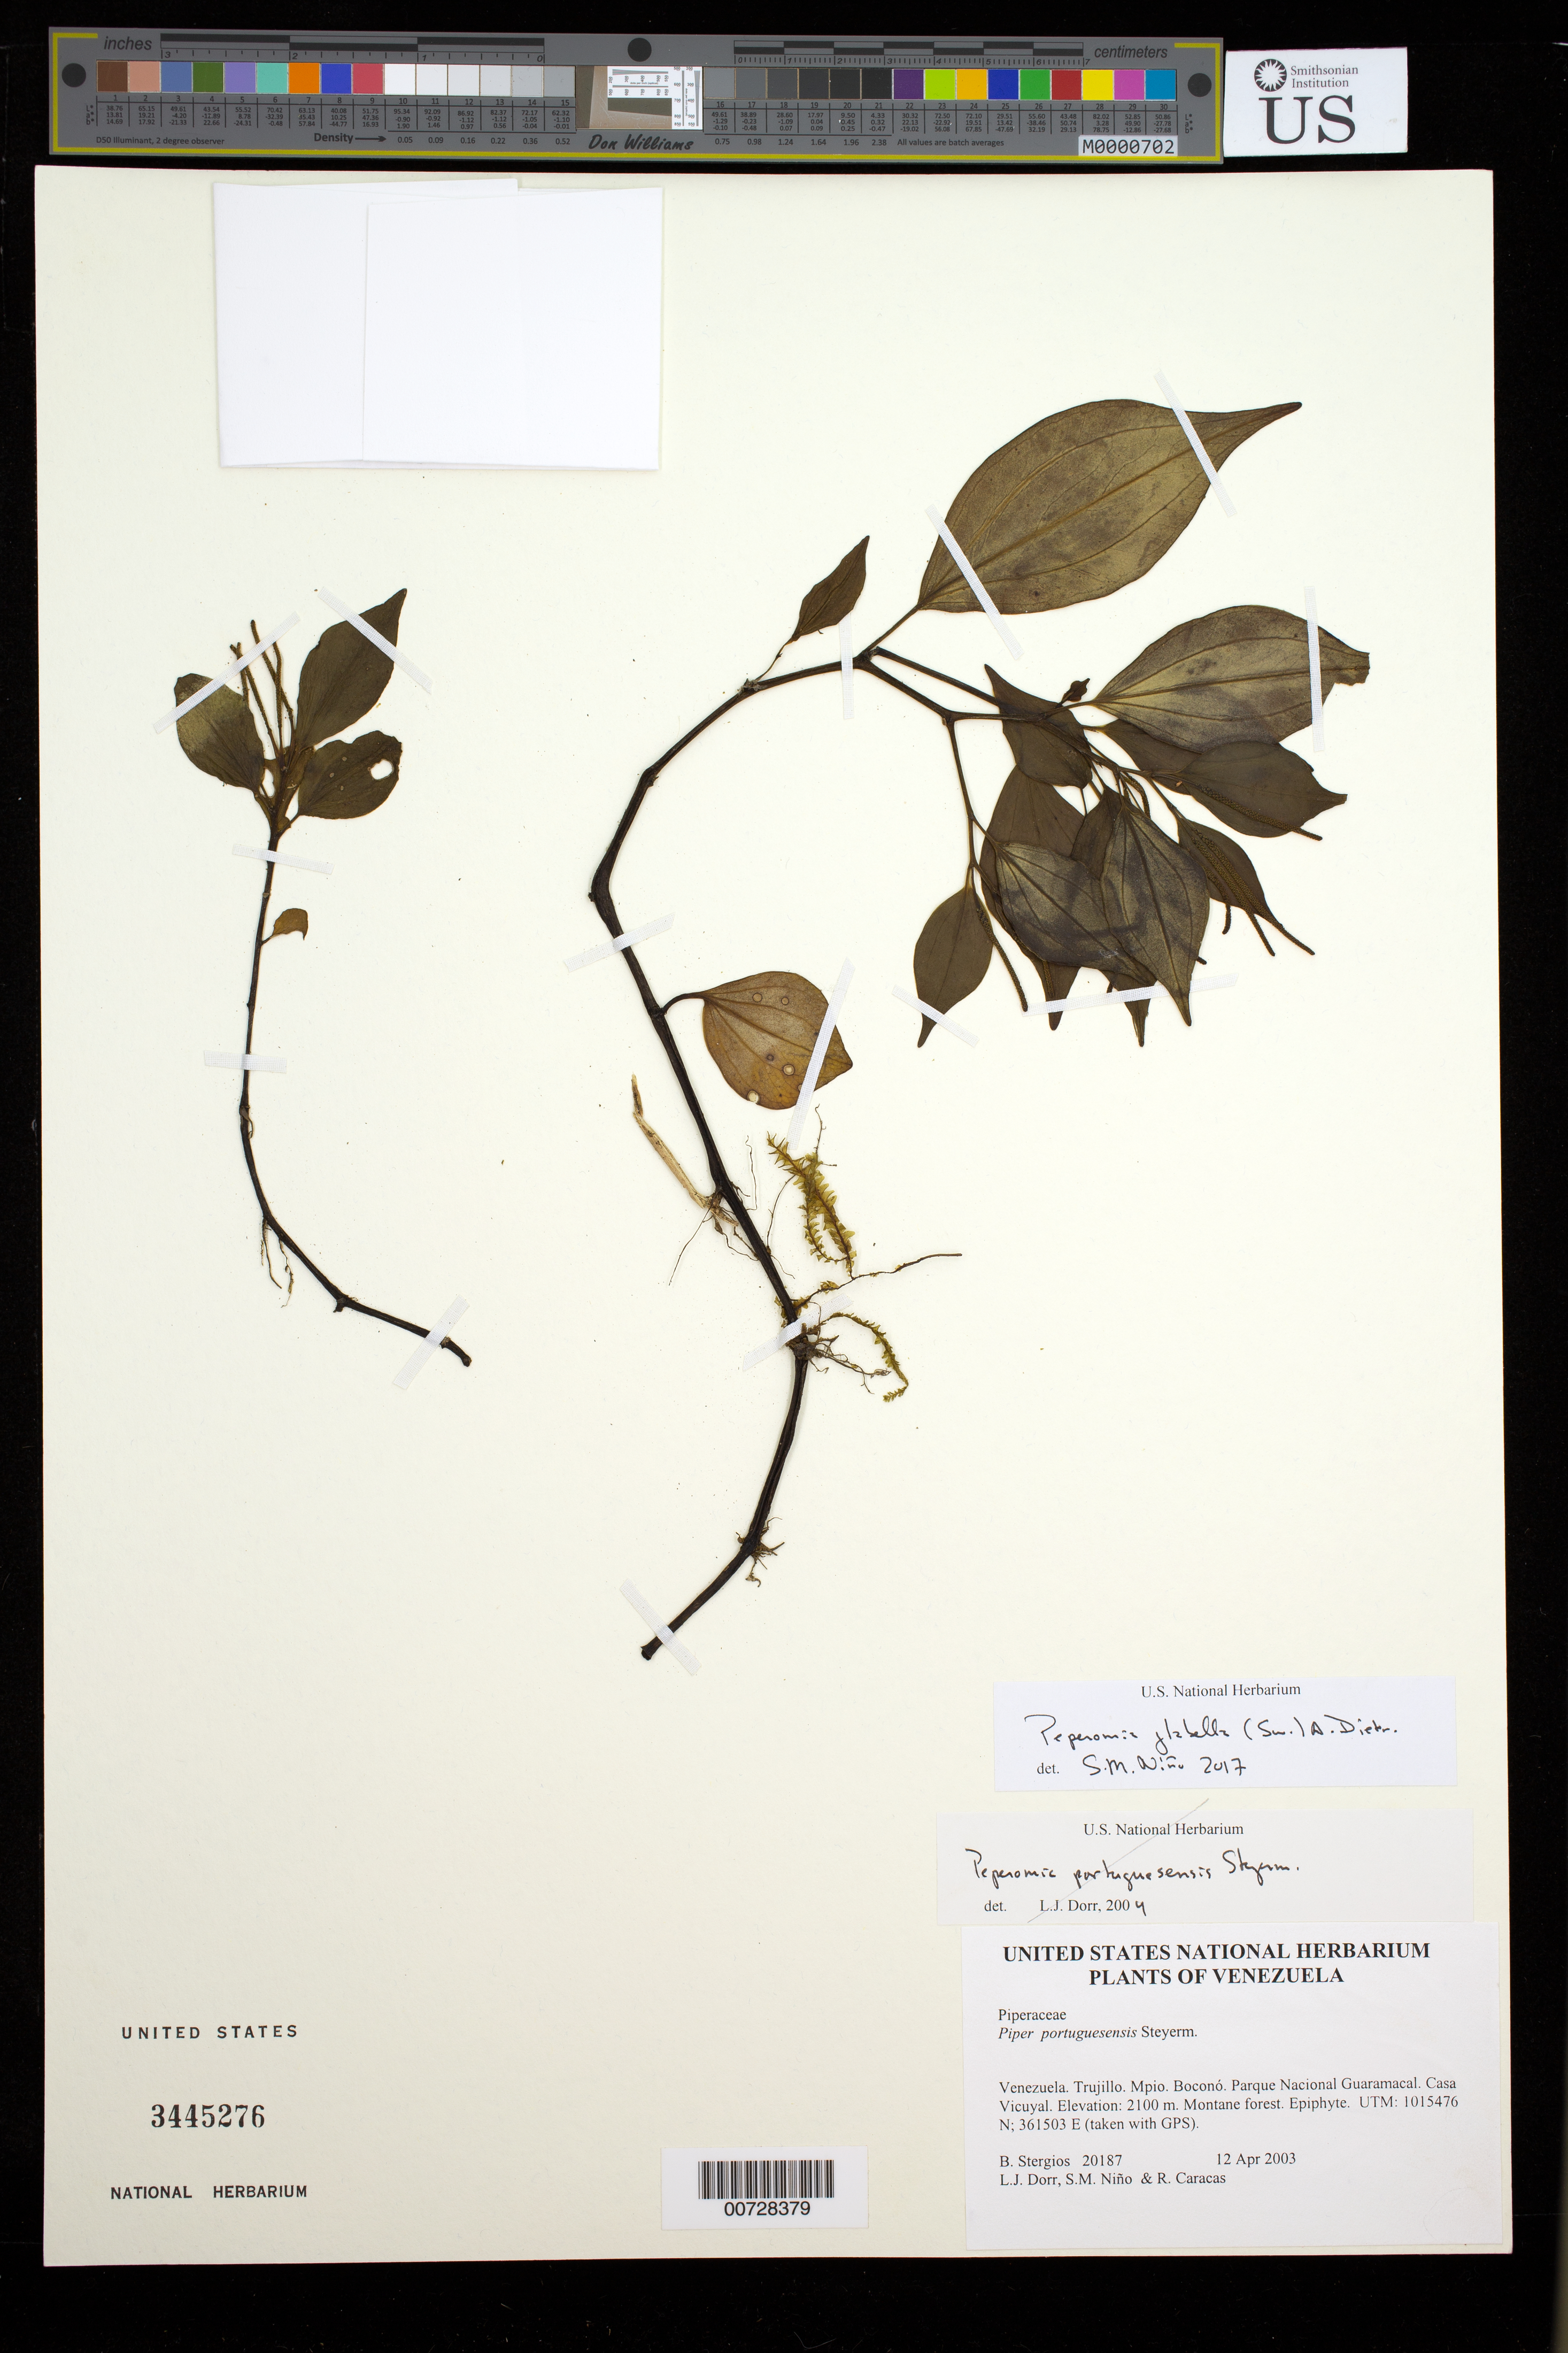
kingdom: Plantae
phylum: Tracheophyta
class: Magnoliopsida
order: Piperales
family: Piperaceae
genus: Peperomia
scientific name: Peperomia glabella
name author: (Sw.) A. Dietr.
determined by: Niño, S. M., (PORT), BioCentro-UNELLEZ (VENEZUELA)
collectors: B. G. Stergios, L. J. Dorr, S. M. Niño & R. Caracas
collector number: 20187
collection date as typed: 12 Apr 2003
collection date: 2003-04-12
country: Venezuela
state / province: Trujillo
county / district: Boconó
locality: Parque Nacional Guaramacal. Casa Vicuyal.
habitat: Montane forest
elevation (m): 2100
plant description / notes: PORT, US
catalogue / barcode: US 3445276